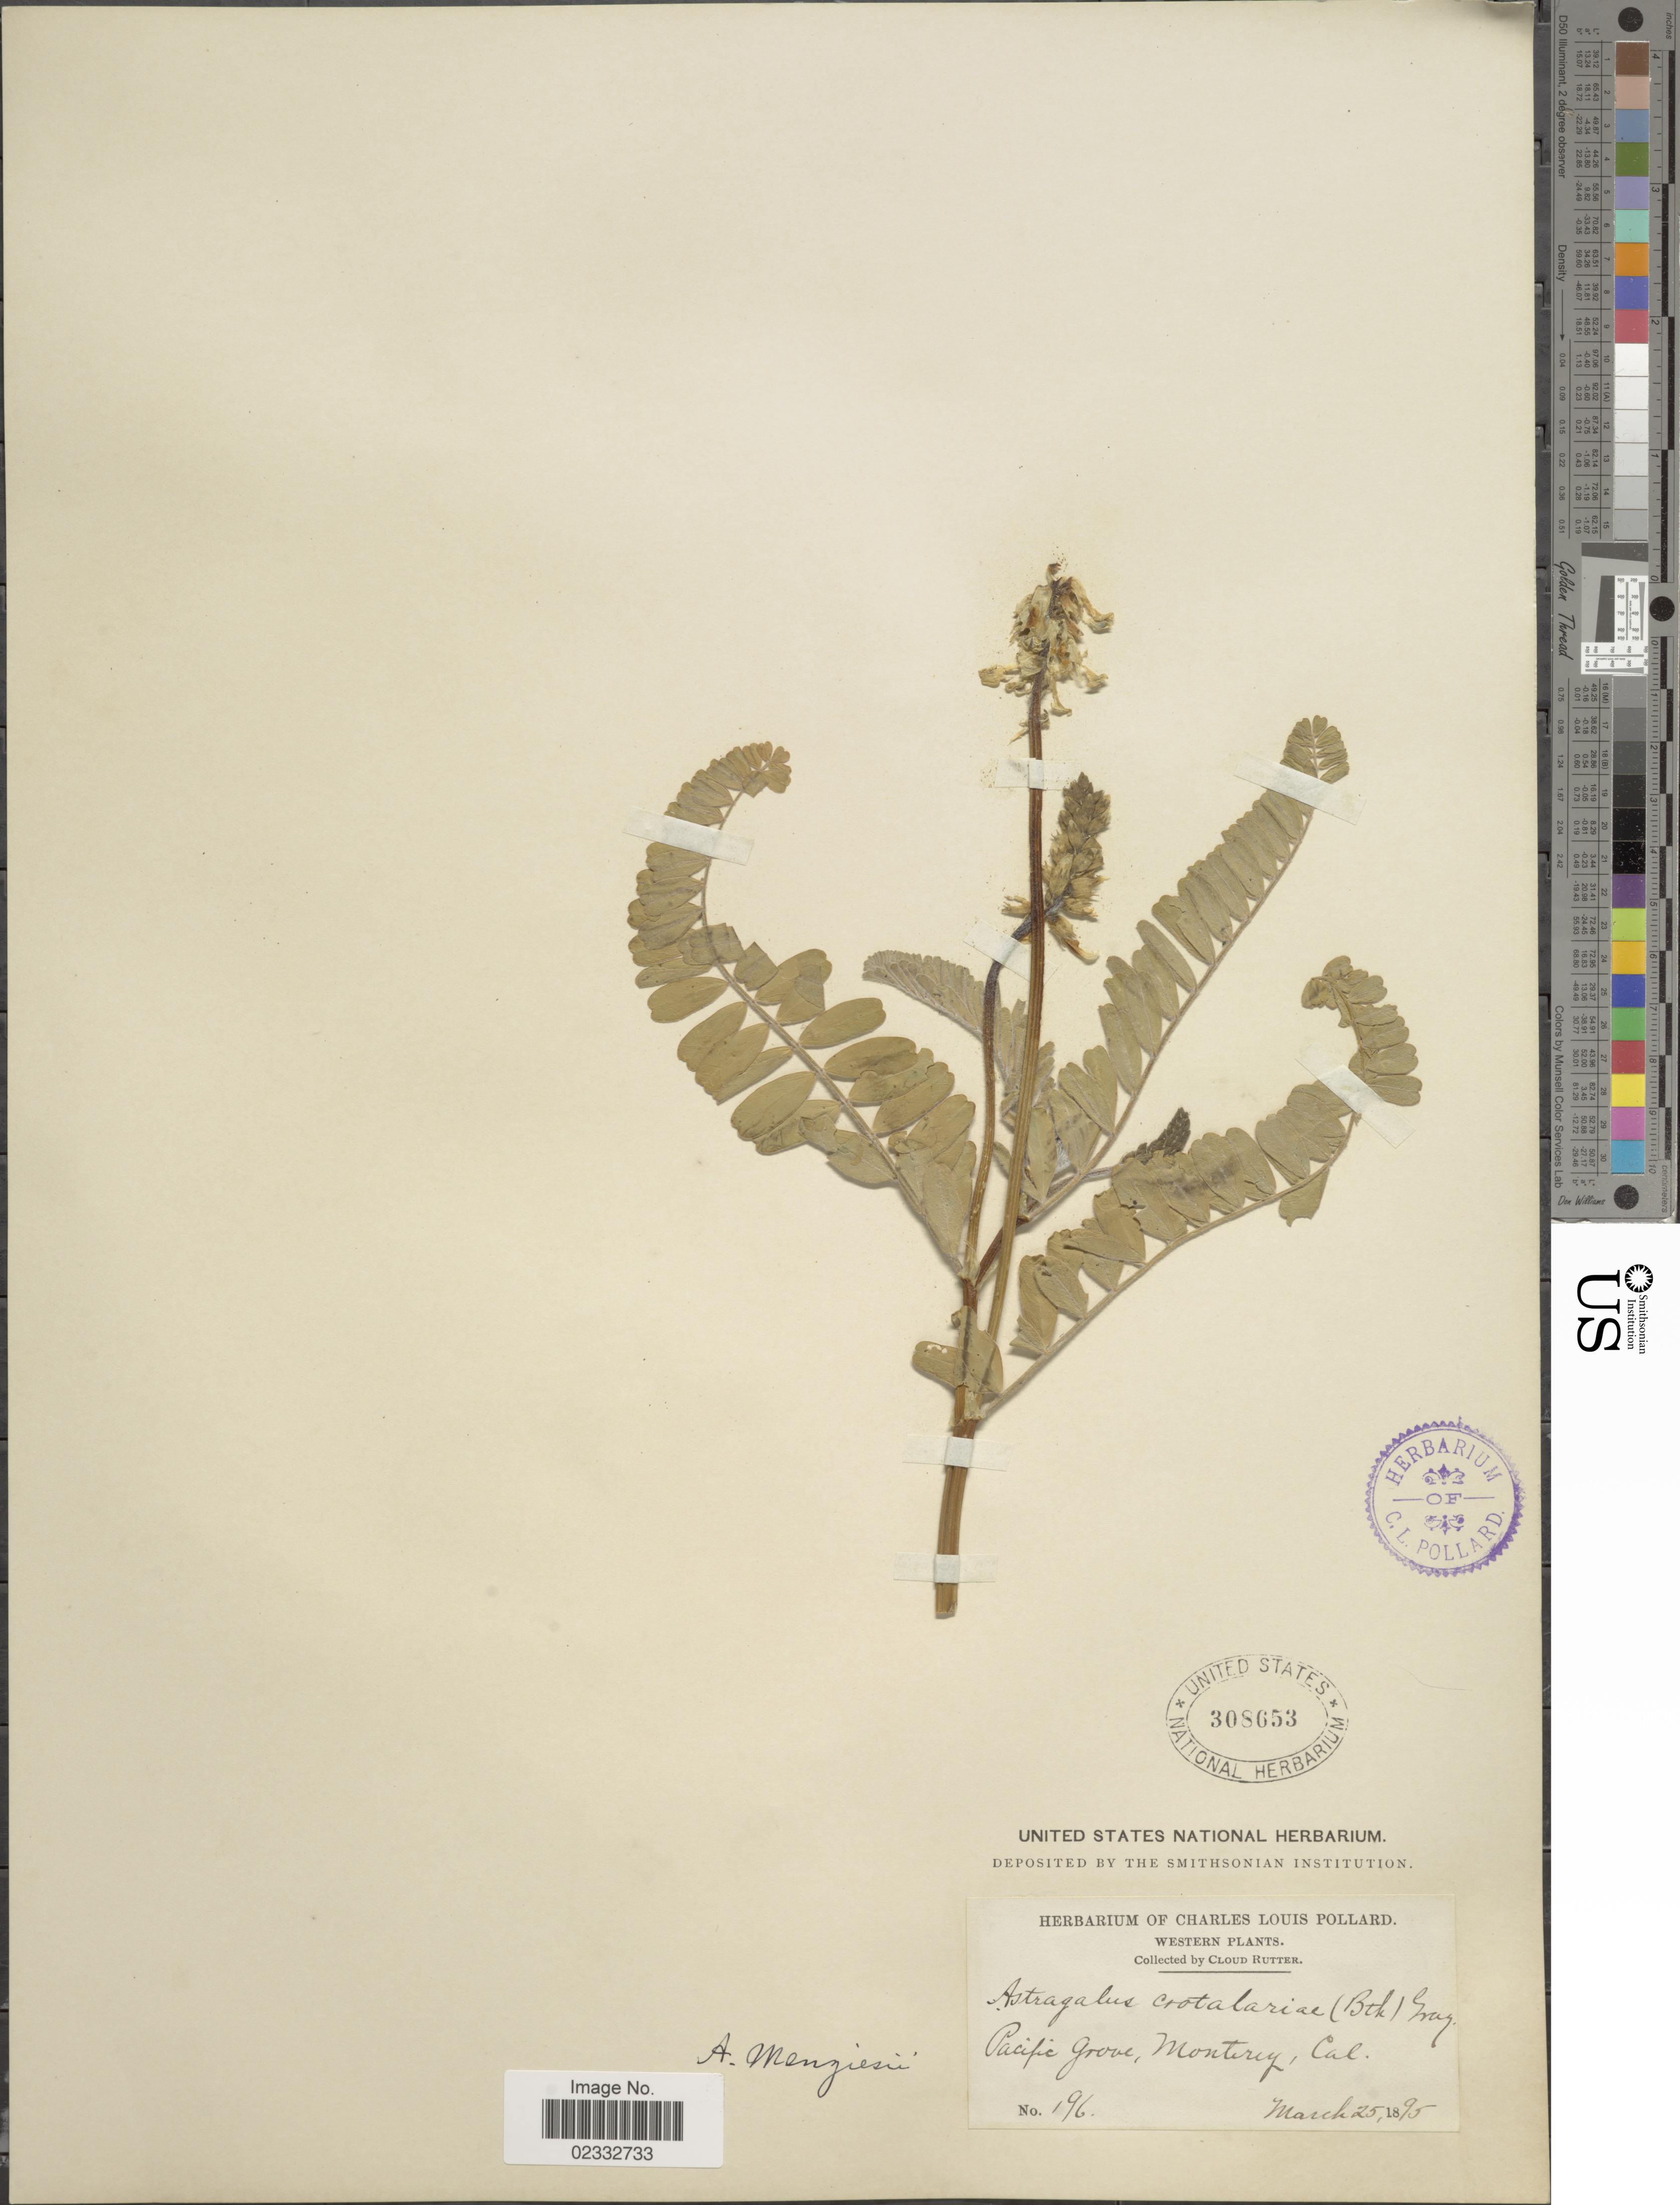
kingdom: Plantae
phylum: Tracheophyta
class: Magnoliopsida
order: Fabales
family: Fabaceae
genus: Astragalus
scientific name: Astragalus menziesii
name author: A. Gray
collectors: C. Rutter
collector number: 196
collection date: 1895-03-25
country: United States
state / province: California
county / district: Monterey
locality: Western, Pacific Grove, Monterey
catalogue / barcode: US 308653